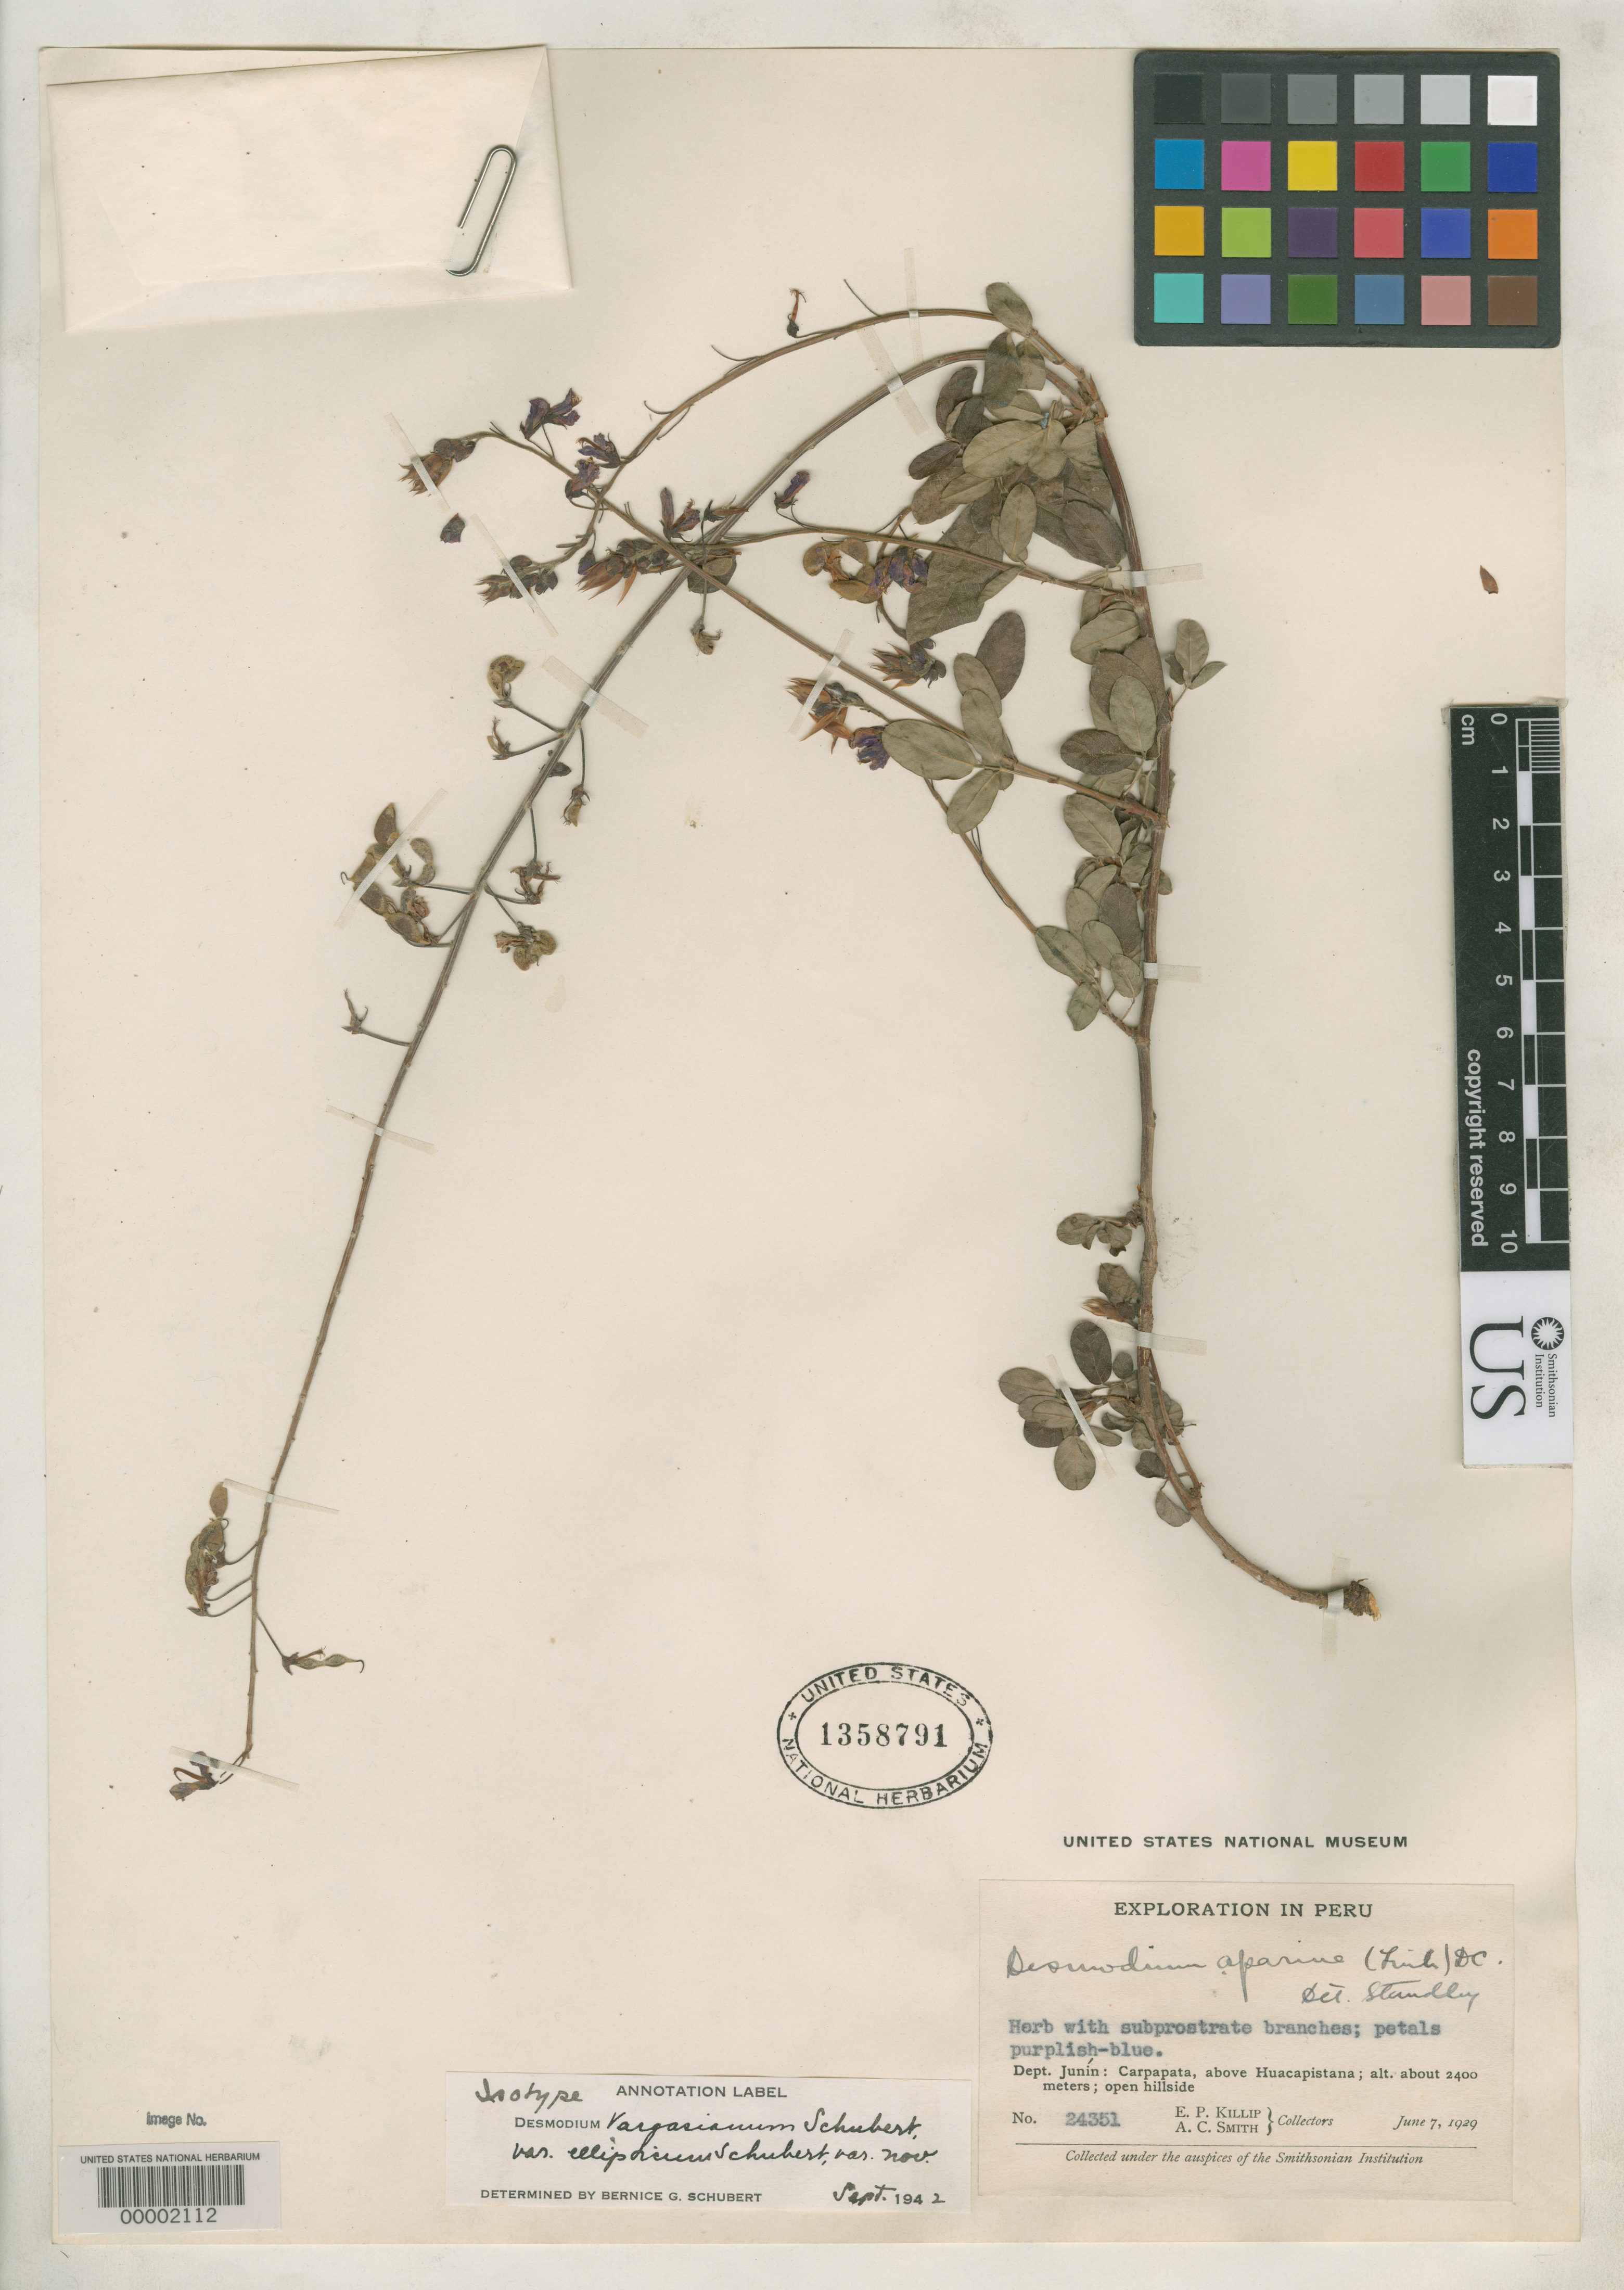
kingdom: Plantae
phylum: Tracheophyta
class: Magnoliopsida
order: Fabales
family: Fabaceae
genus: Desmodium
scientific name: Desmodium vargasianum var. ellipticum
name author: B.G. Schub.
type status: Isotype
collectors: E. P. Killip & A. C. Smith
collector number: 24351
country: Peru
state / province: Junín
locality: Carpapata, above Huacapistana.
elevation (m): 2400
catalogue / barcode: US 1358791